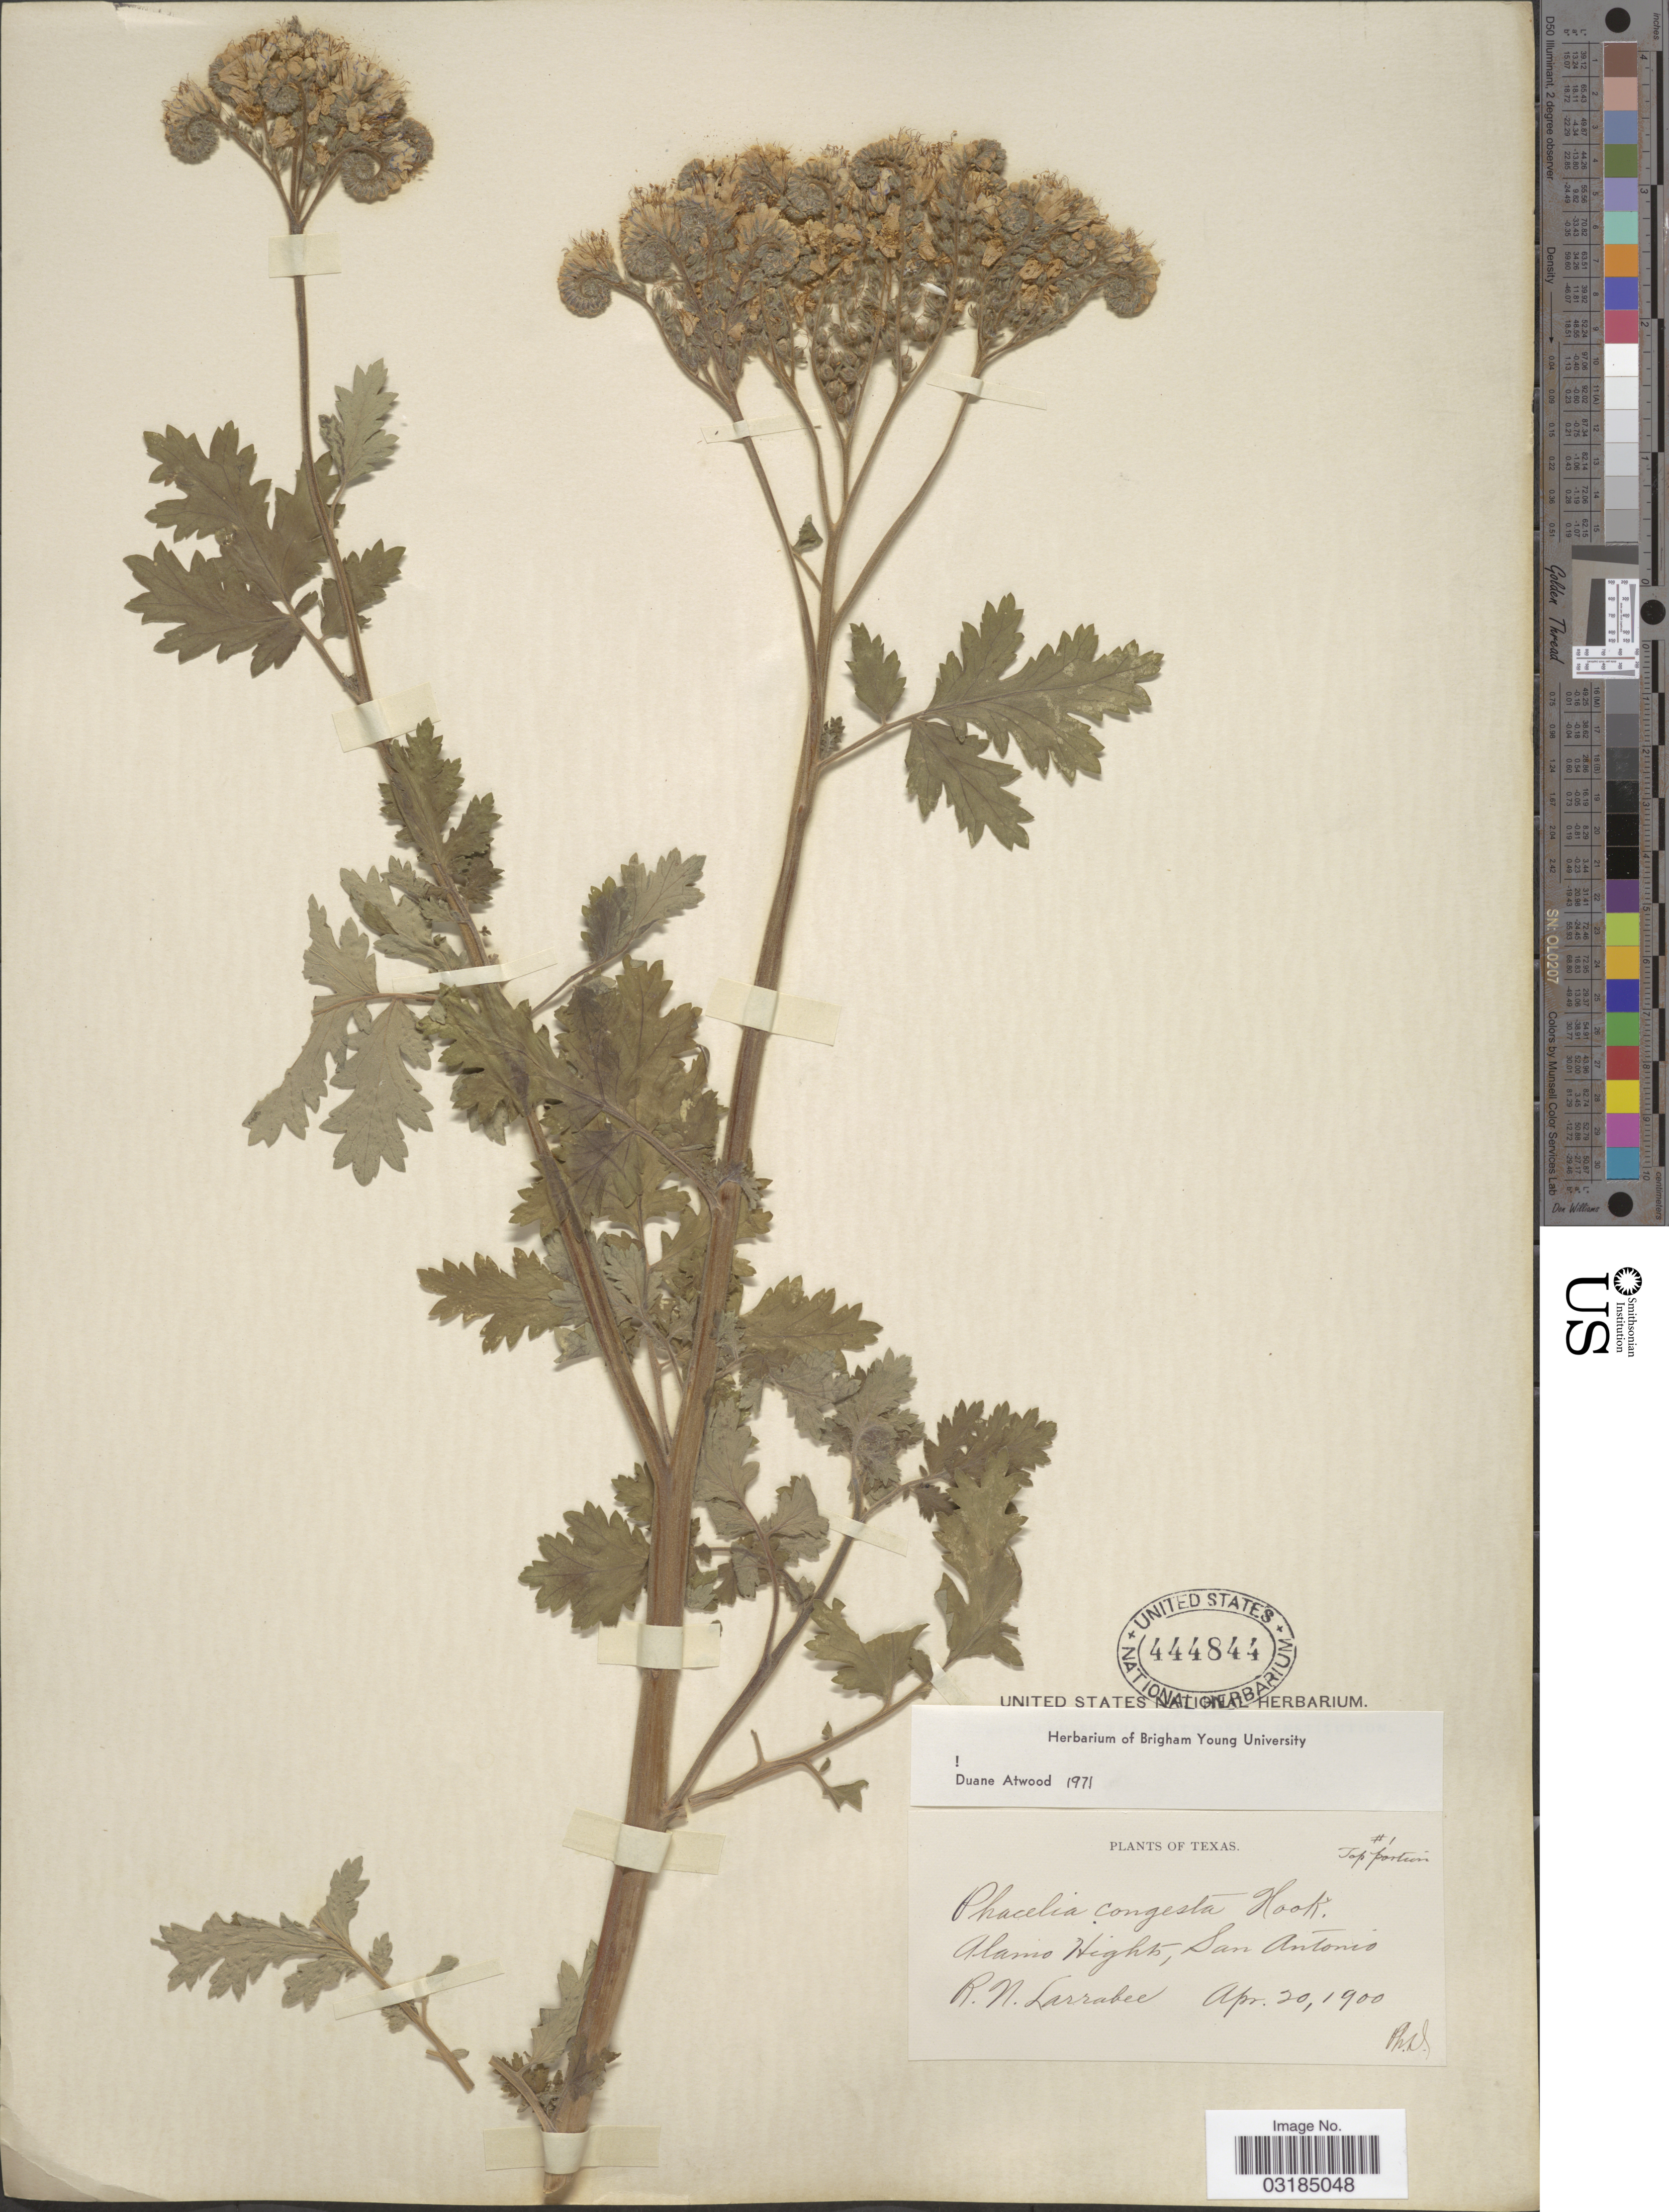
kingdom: Plantae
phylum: Tracheophyta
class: Magnoliopsida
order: Boraginales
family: Hydrophyllaceae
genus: Phacelia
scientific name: Phacelia congesta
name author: Hook.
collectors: R. Larrabee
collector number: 1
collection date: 1900-04-20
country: United States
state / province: Texas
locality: Alamo Hights, San Antonio.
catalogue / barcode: US 444844